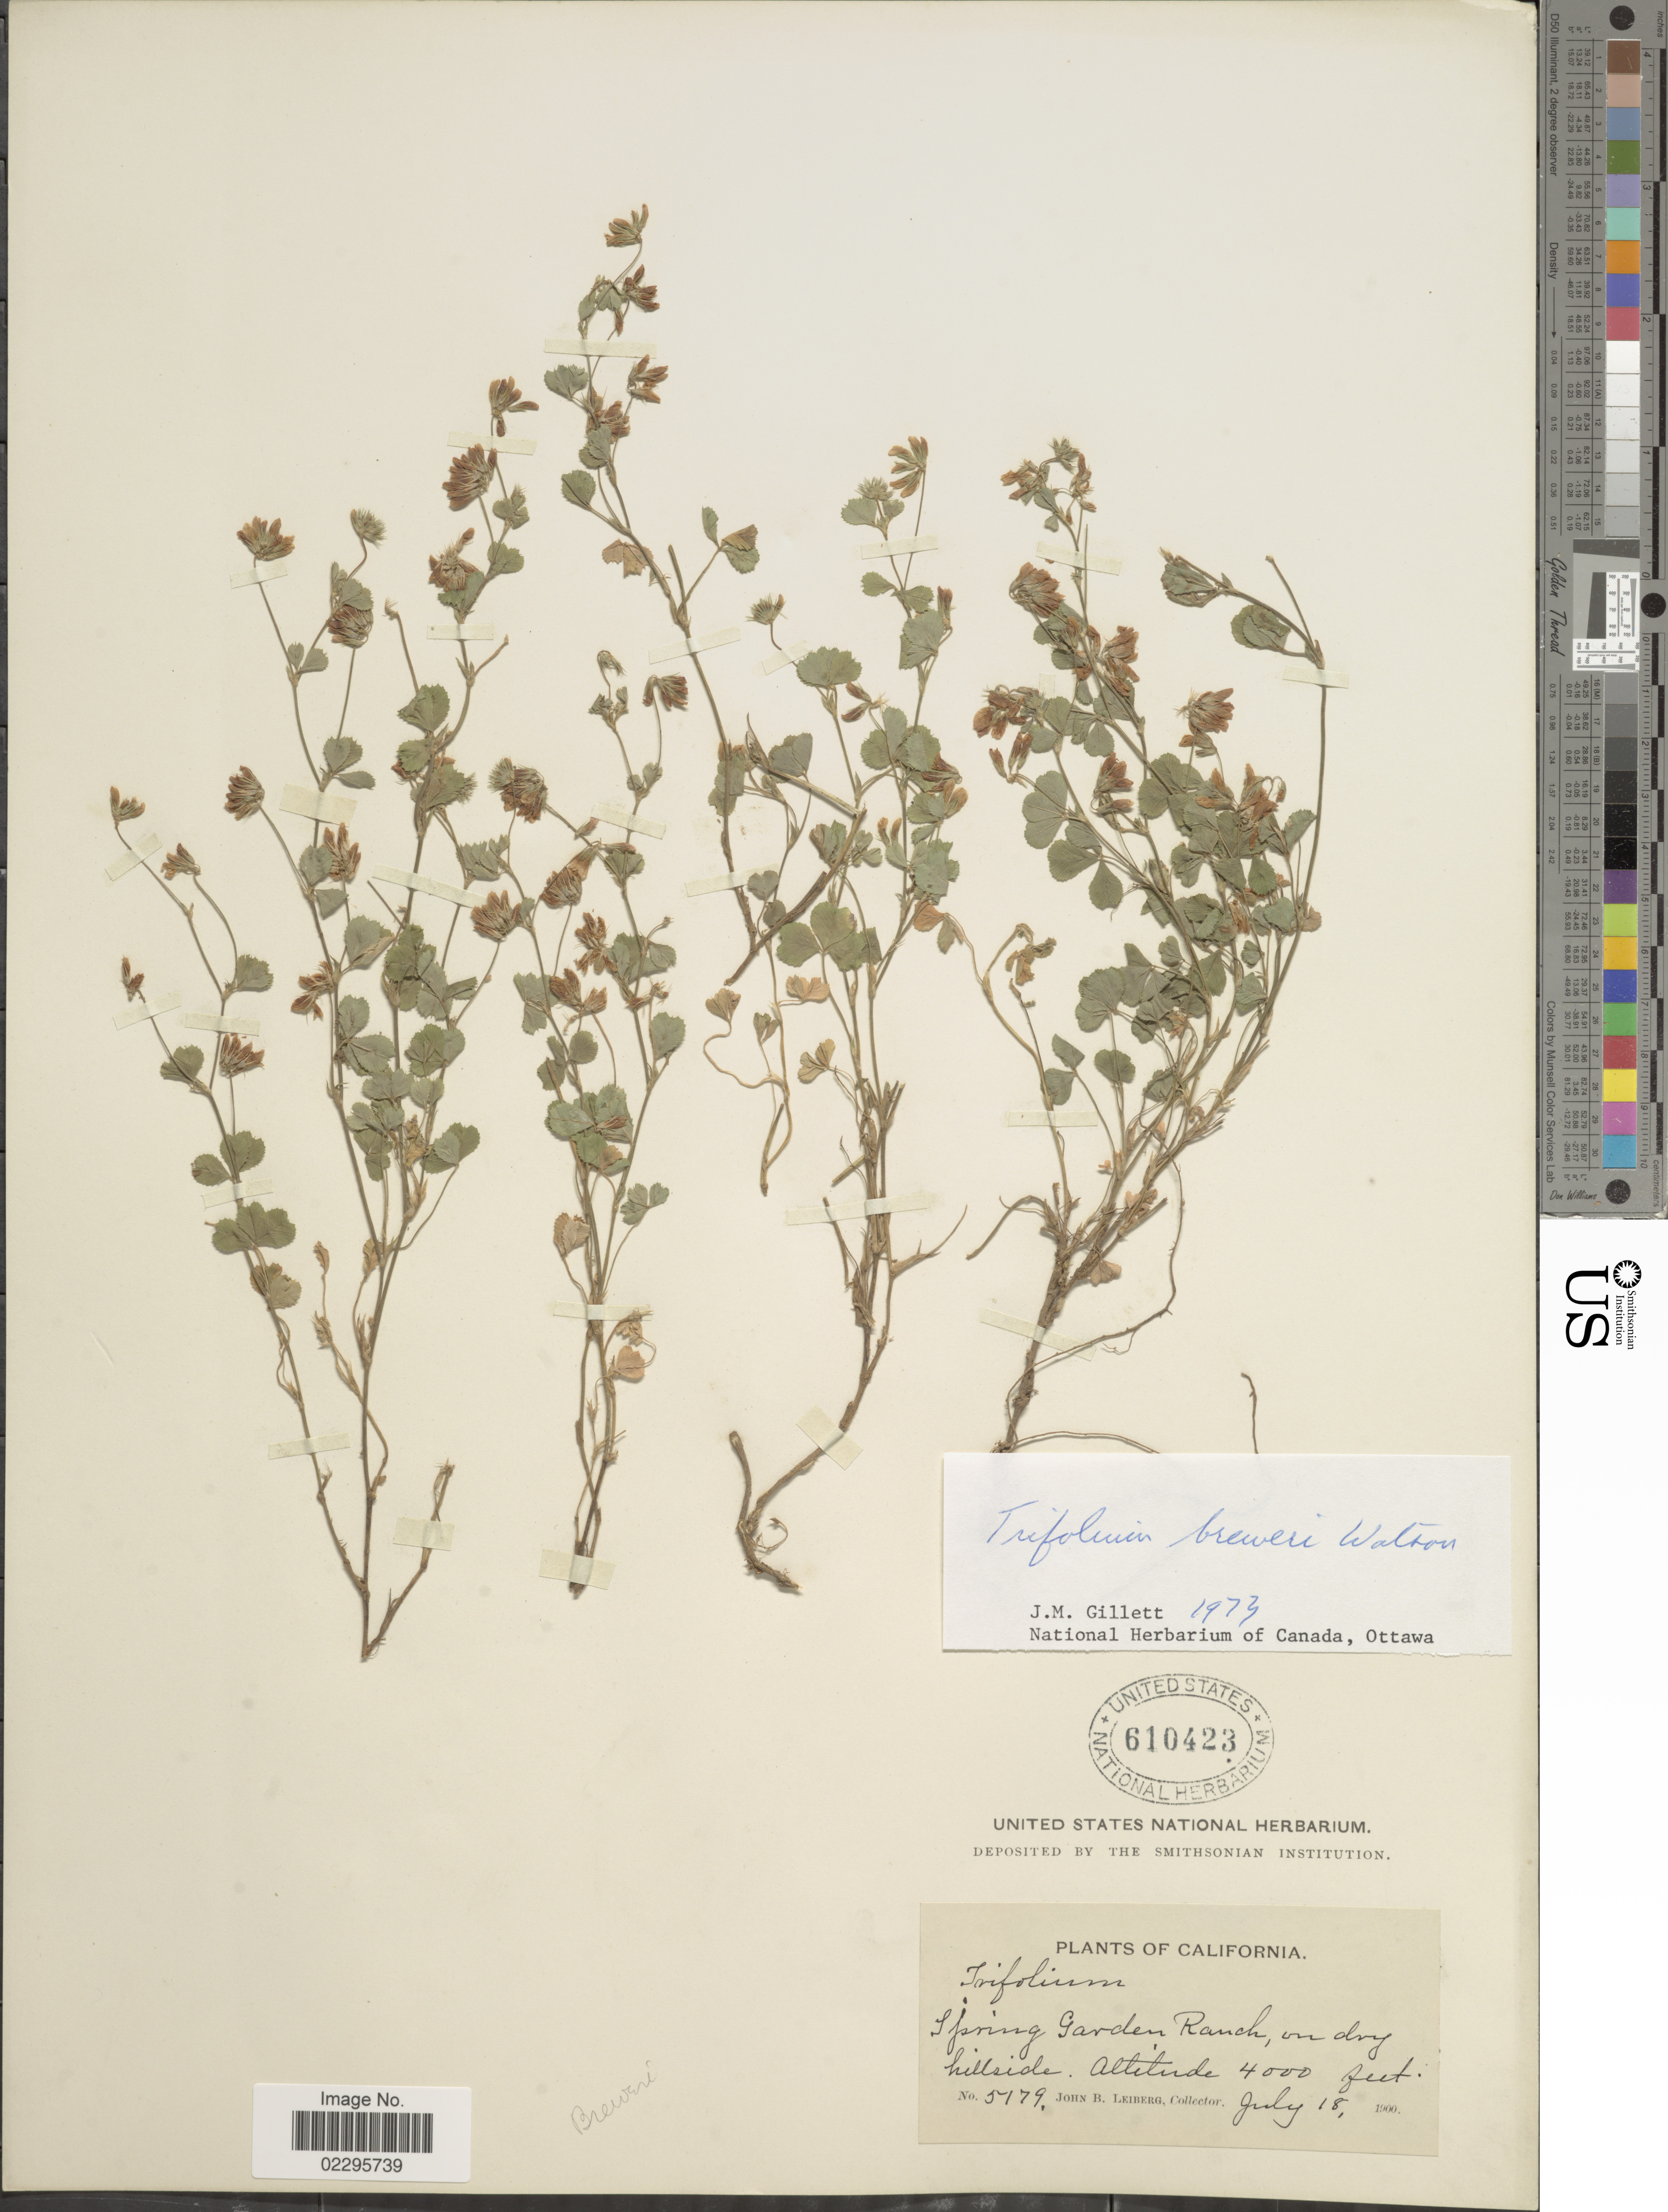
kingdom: Plantae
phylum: Tracheophyta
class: Magnoliopsida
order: Fabales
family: Fabaceae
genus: Trifolium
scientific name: Trifolium breweri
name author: S. Watson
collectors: J. B. Leiberg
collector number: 5179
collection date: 1900-07-18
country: United States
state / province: California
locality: Spring garden Ranch, on dry hillside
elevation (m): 1219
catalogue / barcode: US 610423